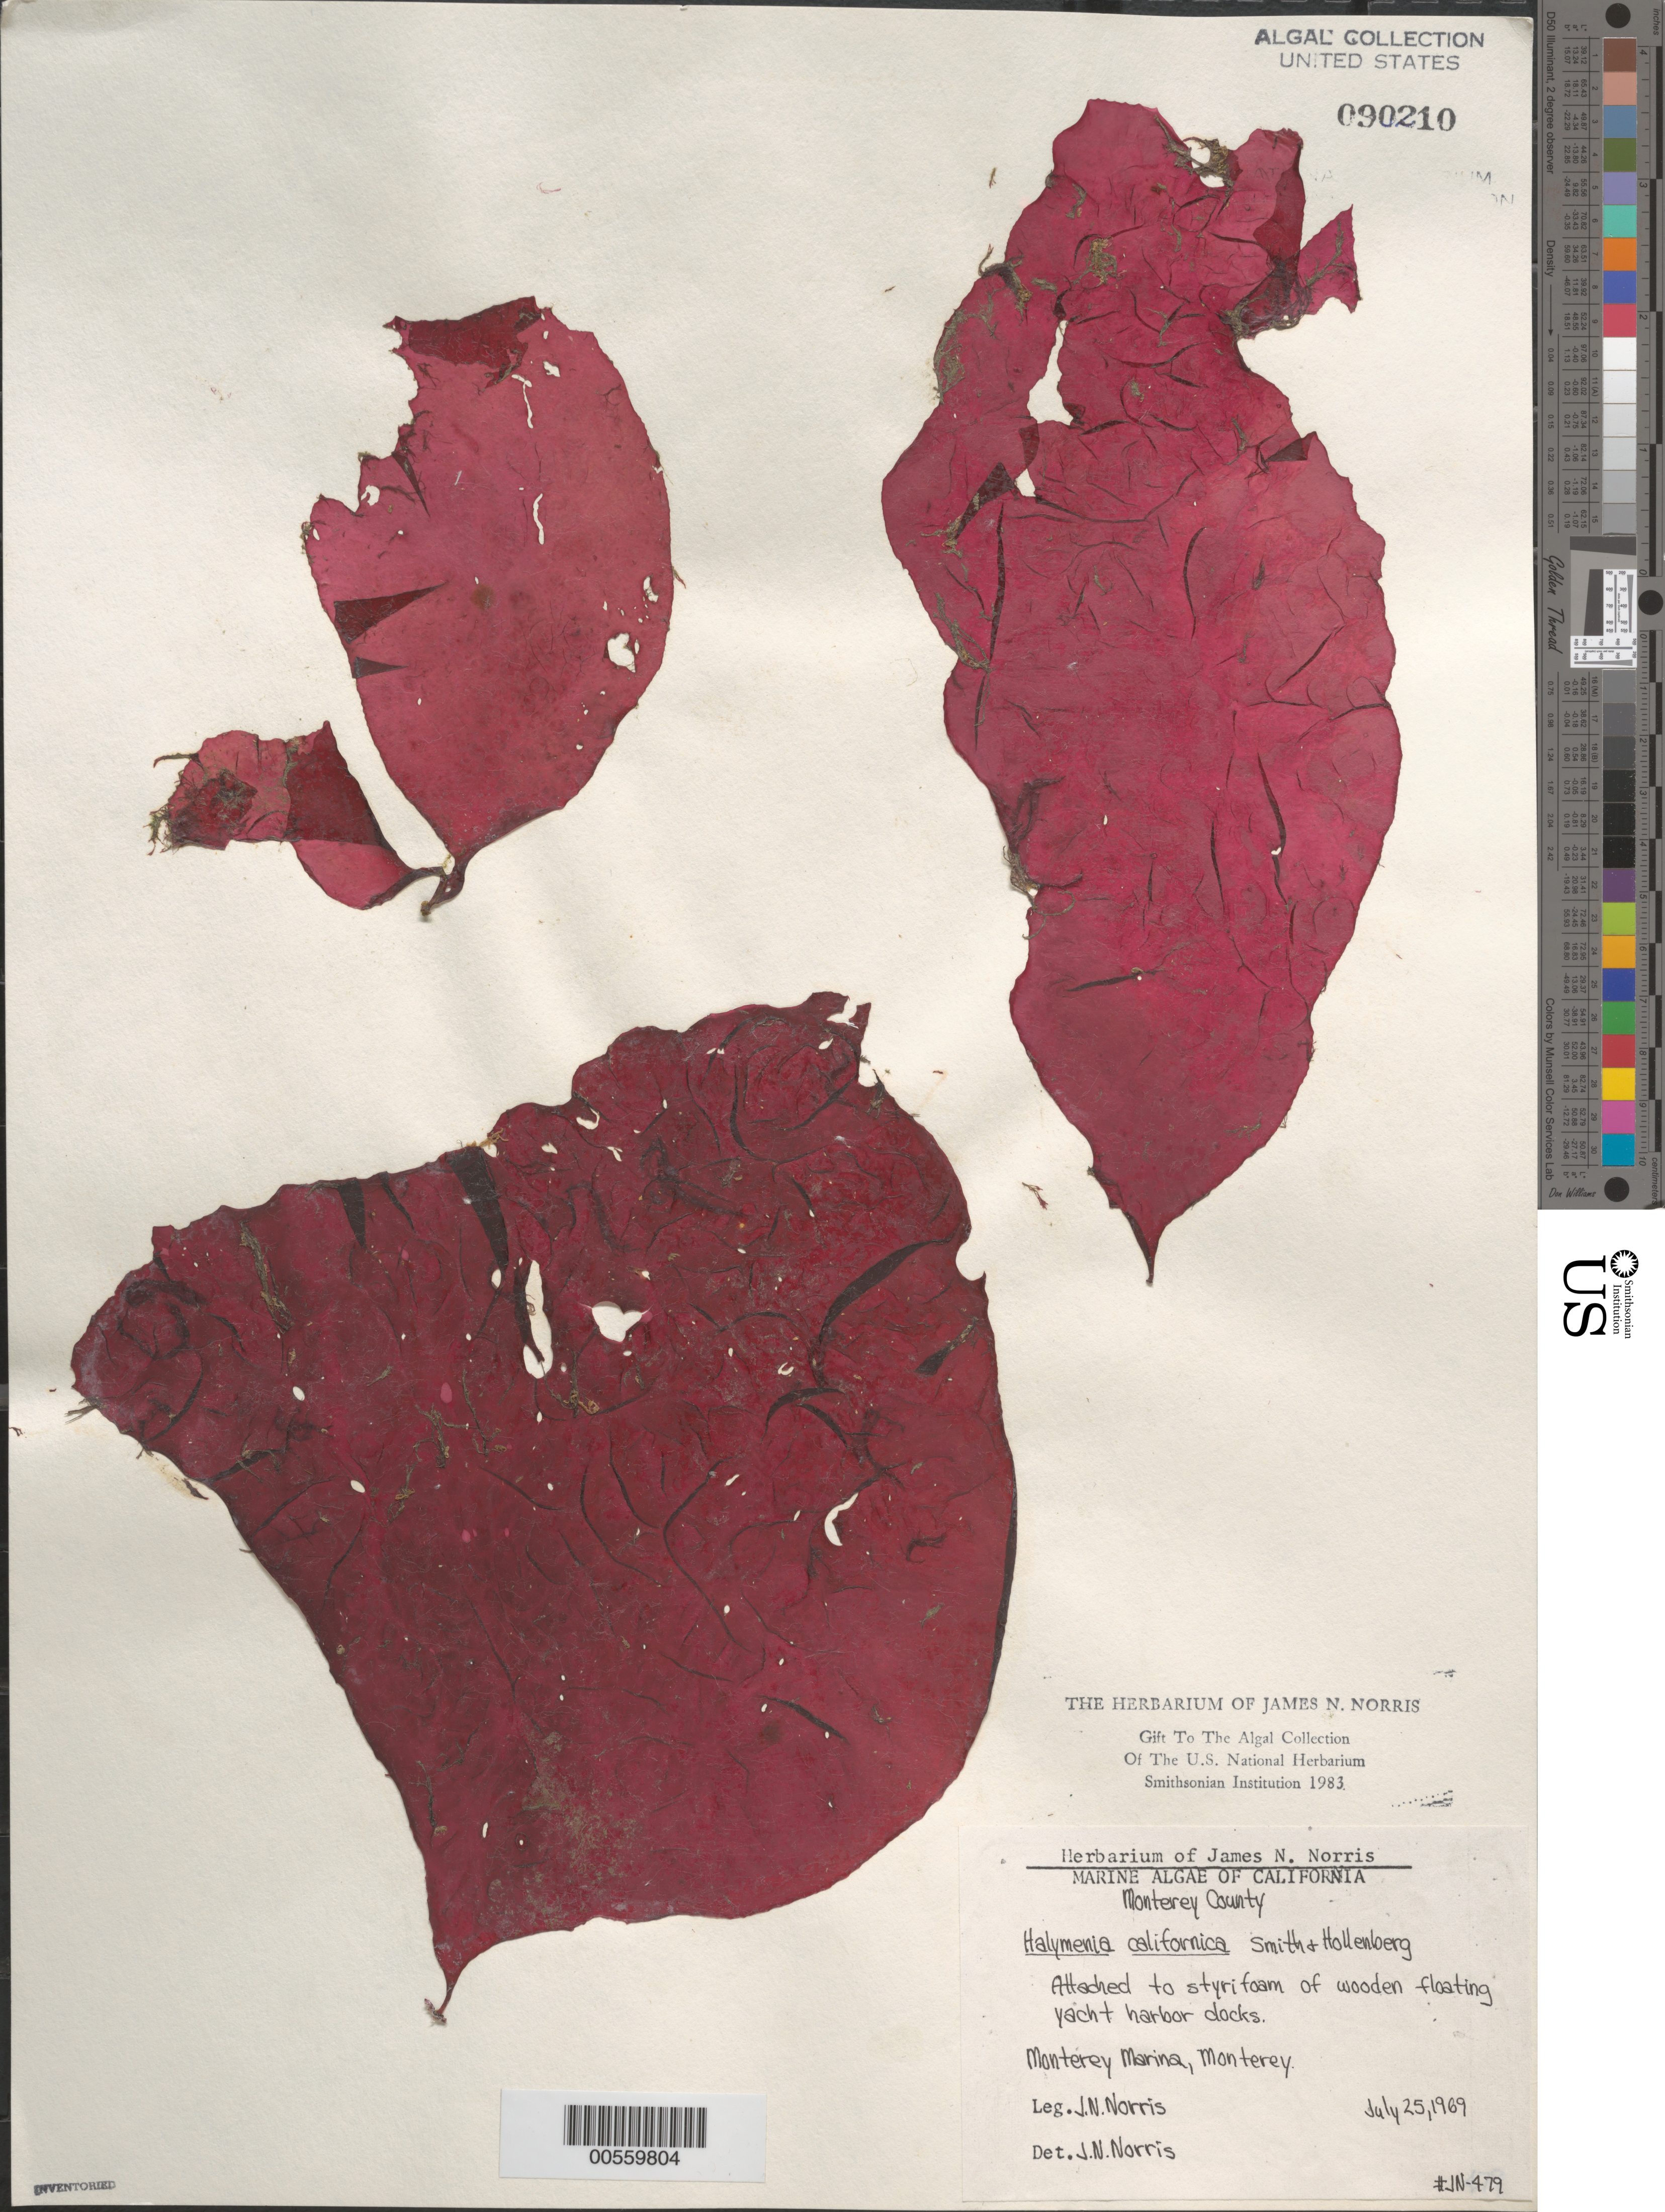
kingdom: Plantae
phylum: Rhodophyta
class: Florideophyceae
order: Halymeniales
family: Halymeniaceae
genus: Halymenia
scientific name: Halymenia californica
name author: G.M. Sm. & Hollenb.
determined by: Norris, James N.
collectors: J. N. Norris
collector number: JN-479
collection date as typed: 25 Jul 1969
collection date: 1969-07-25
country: United States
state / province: California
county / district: Monterey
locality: Monterey Marina, Monterey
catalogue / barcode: US 90210